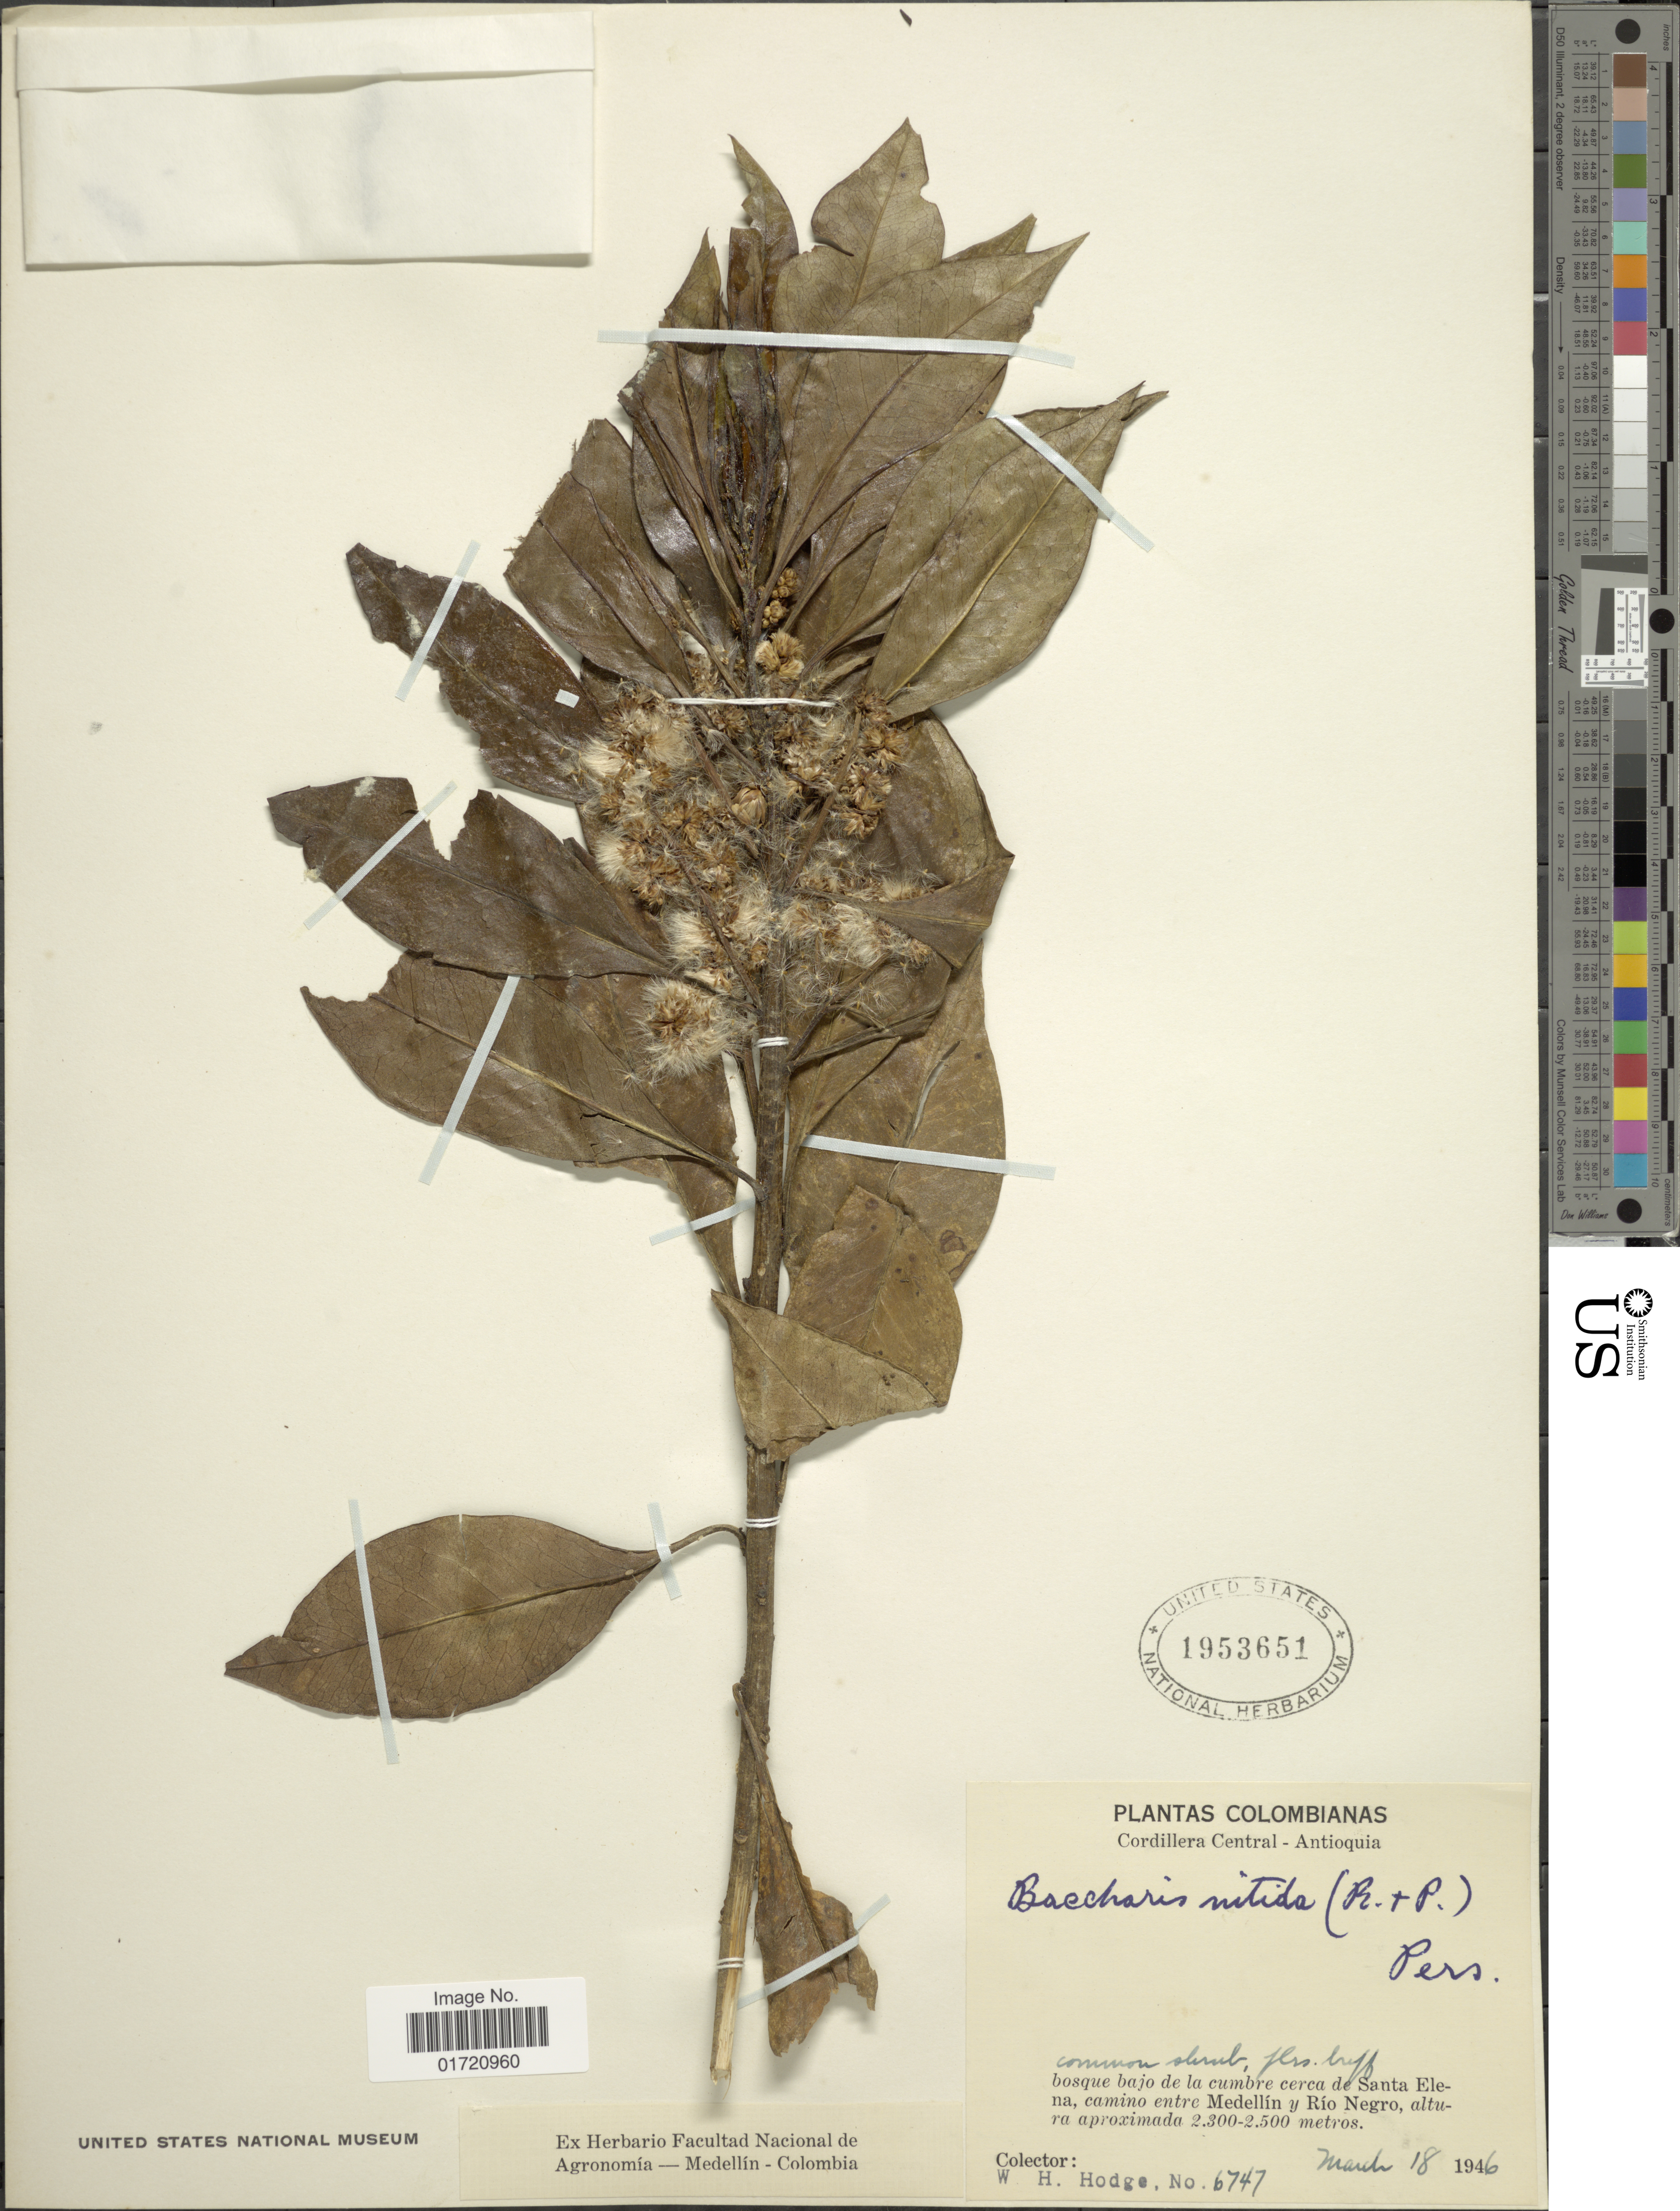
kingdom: Plantae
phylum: Tracheophyta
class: Magnoliopsida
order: Asterales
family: Asteraceae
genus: Baccharis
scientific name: Baccharis nitida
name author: (Ruiz & Pav.) Pers.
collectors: W. Hodge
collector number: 6747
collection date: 1946-03-18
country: Colombia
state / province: Antioquia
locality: Cordillera Central, bosque bajo de la cumbre cerca de Santa Elena, camino entre Medellin y Rio Negro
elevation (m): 2300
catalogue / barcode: US 1953651